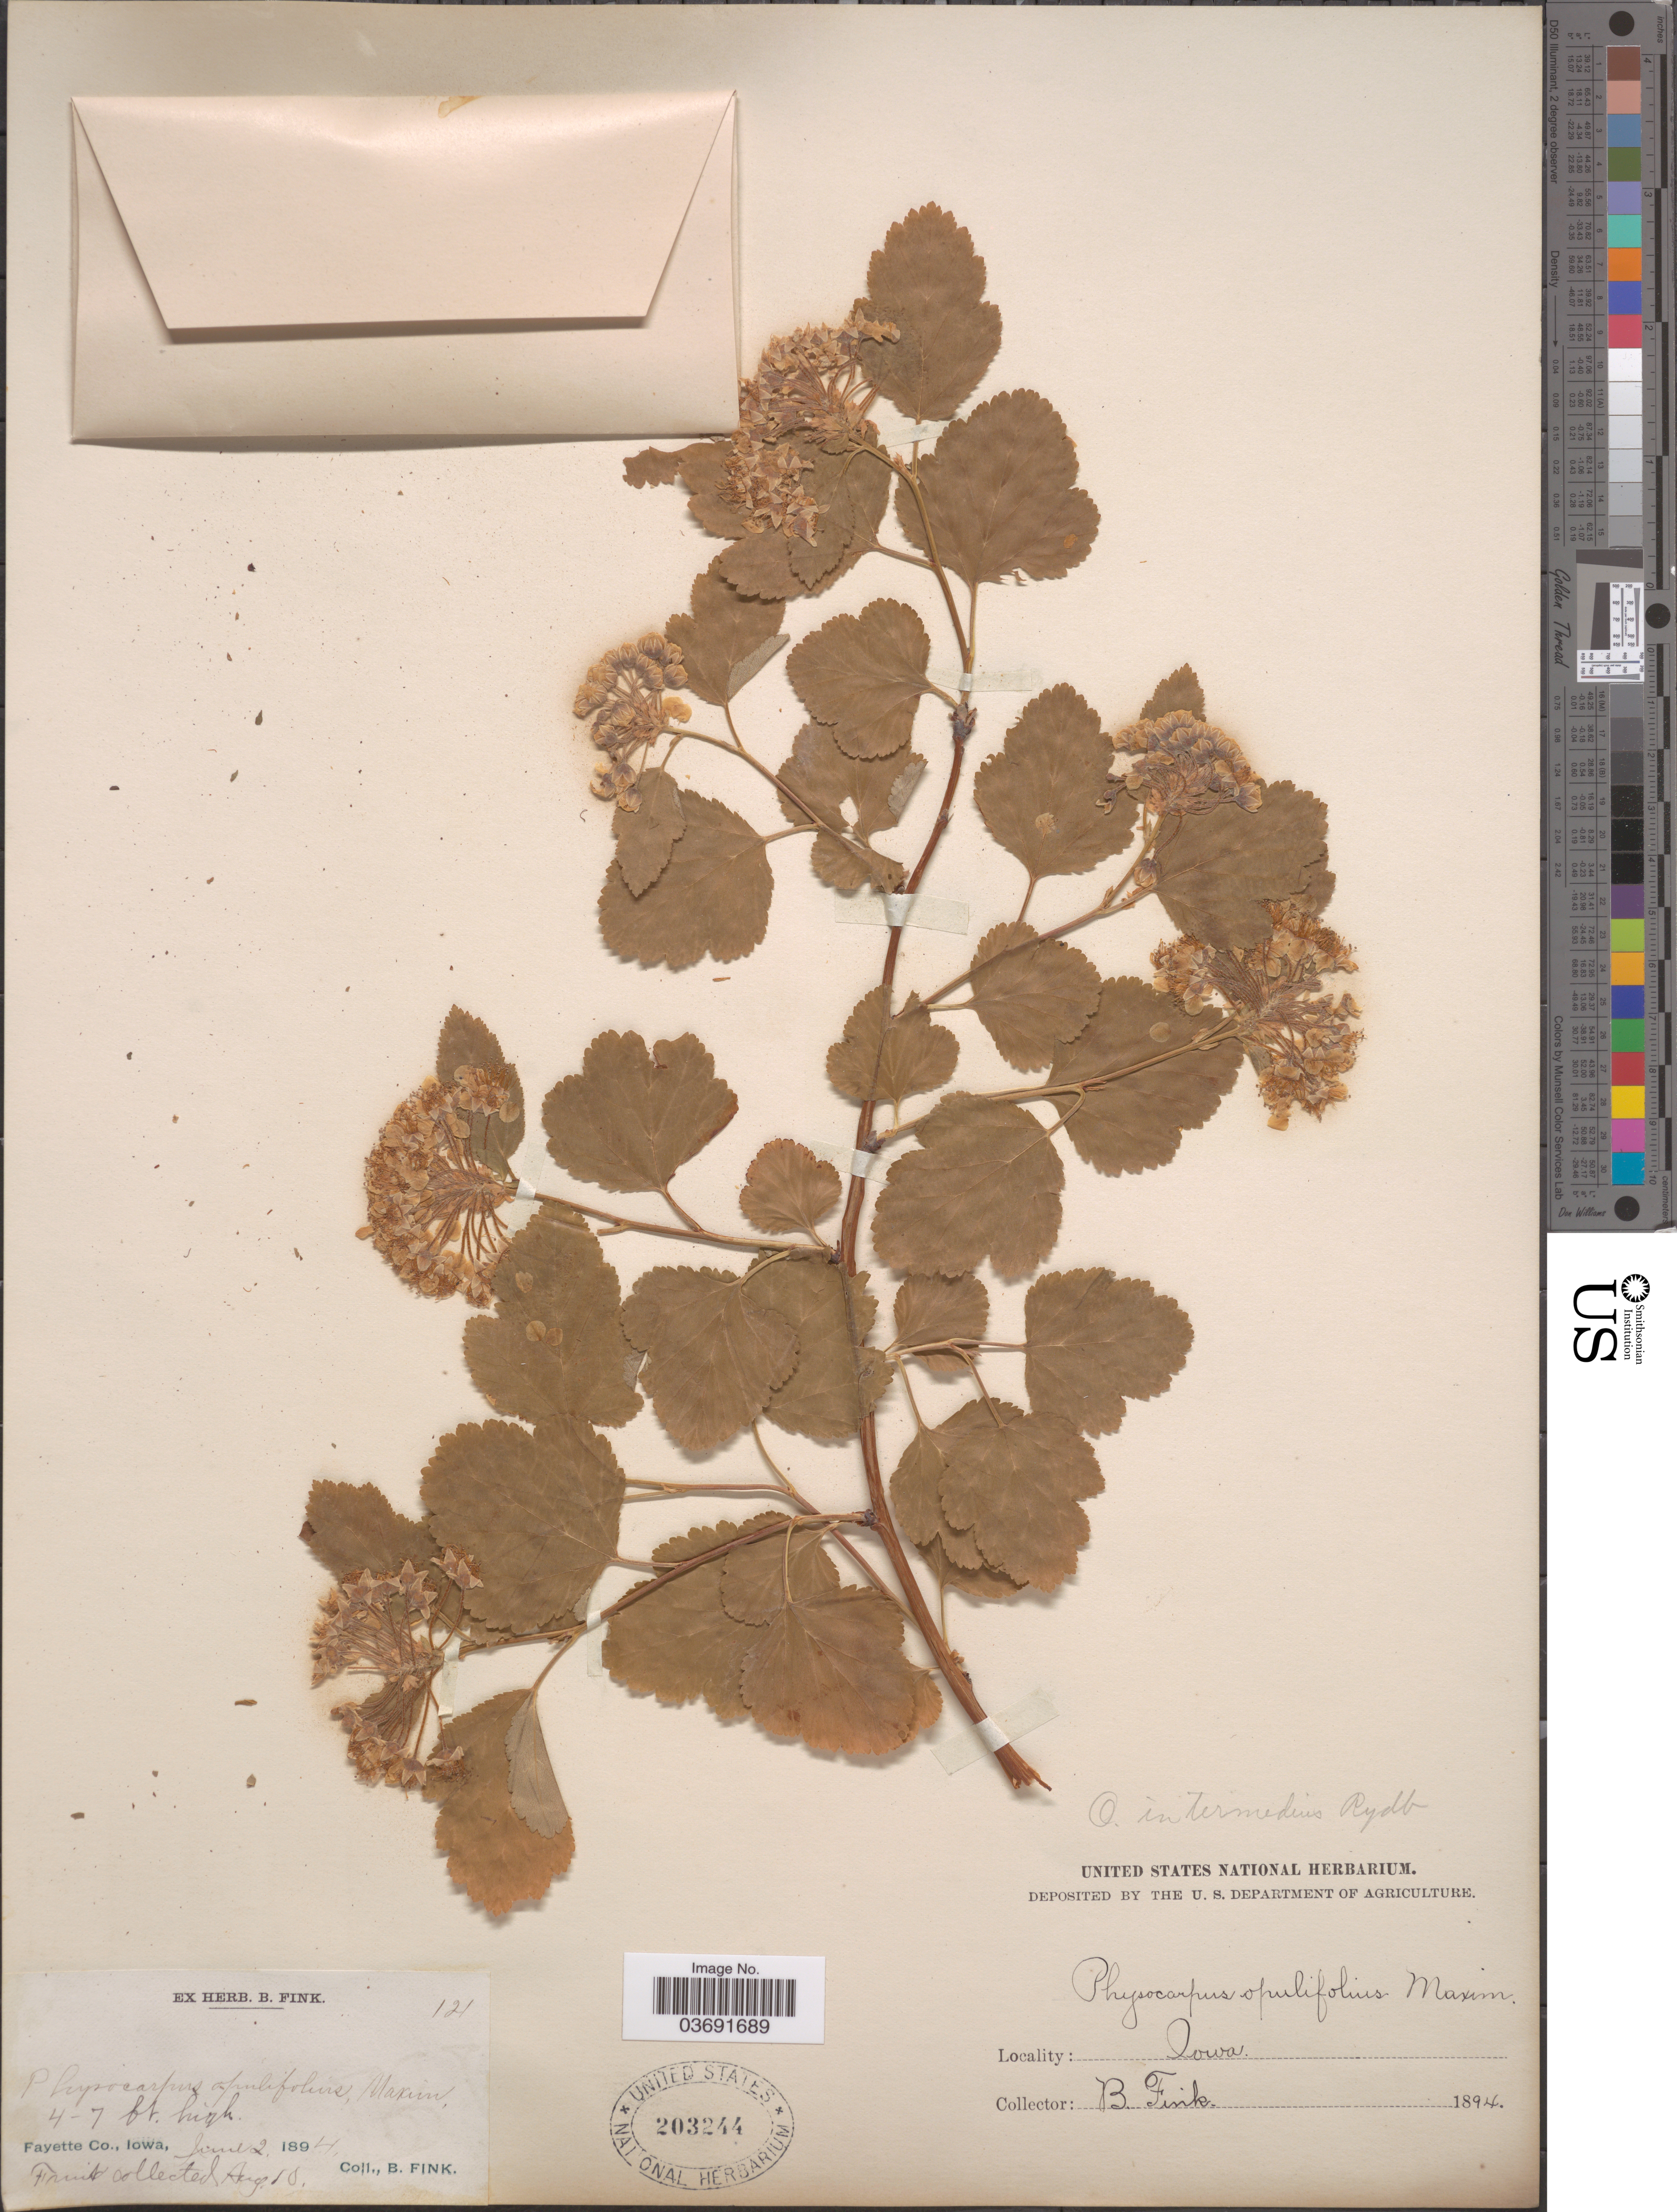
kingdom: Plantae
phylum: Tracheophyta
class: Magnoliopsida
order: Rosales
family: Rosaceae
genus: Physocarpus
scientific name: Physocarpus intermedius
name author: (Rydb.) C.K. Schneid.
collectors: B. Fink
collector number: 121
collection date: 1894-06-02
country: United States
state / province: Iowa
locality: Fayette Co.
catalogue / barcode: US 203244